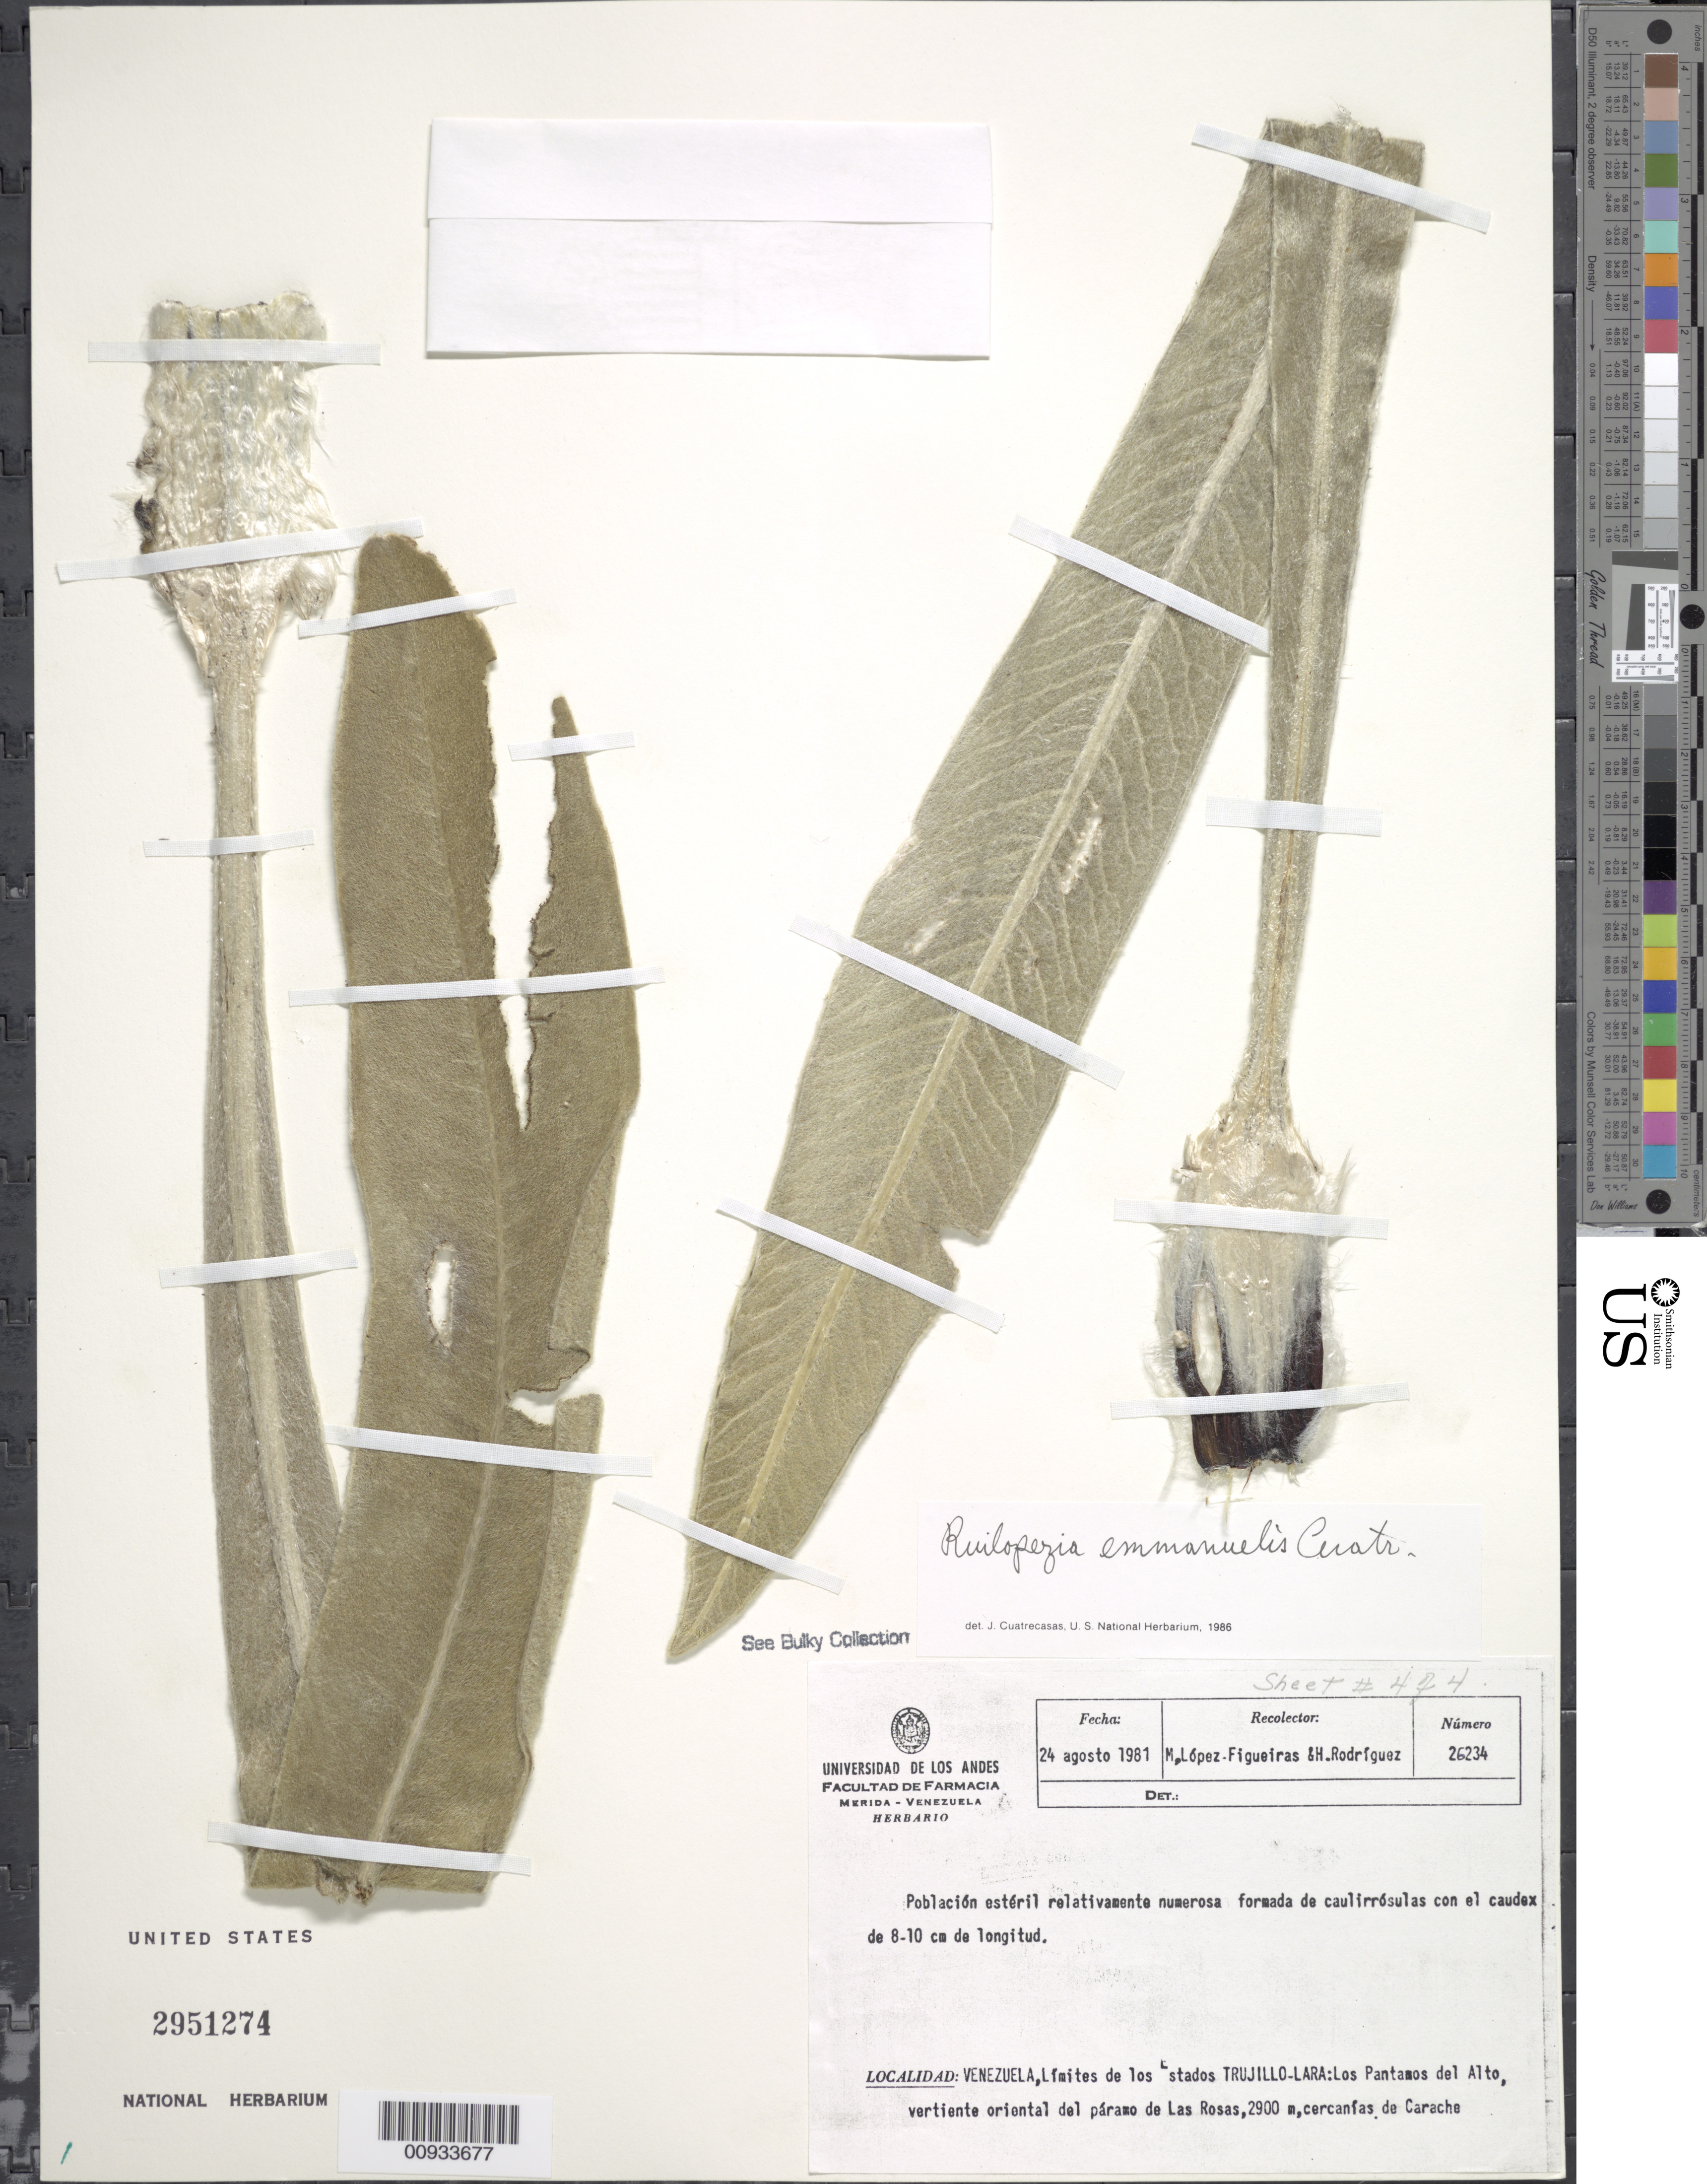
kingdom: Plantae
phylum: Tracheophyta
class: Magnoliopsida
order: Asterales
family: Asteraceae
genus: Ruilopezia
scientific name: Ruilopezia emmanuelis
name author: Cuatrec.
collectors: M. López Figueiras & H. Rodríguez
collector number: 26234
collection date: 1981-08-24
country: Venezuela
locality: Limites de los Estados Trujillo-Lara, Los Pantanos del Alto, vertiente oriental del paramo de Las Rosas, cercanias de Carache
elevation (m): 2900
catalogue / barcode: US 2951274